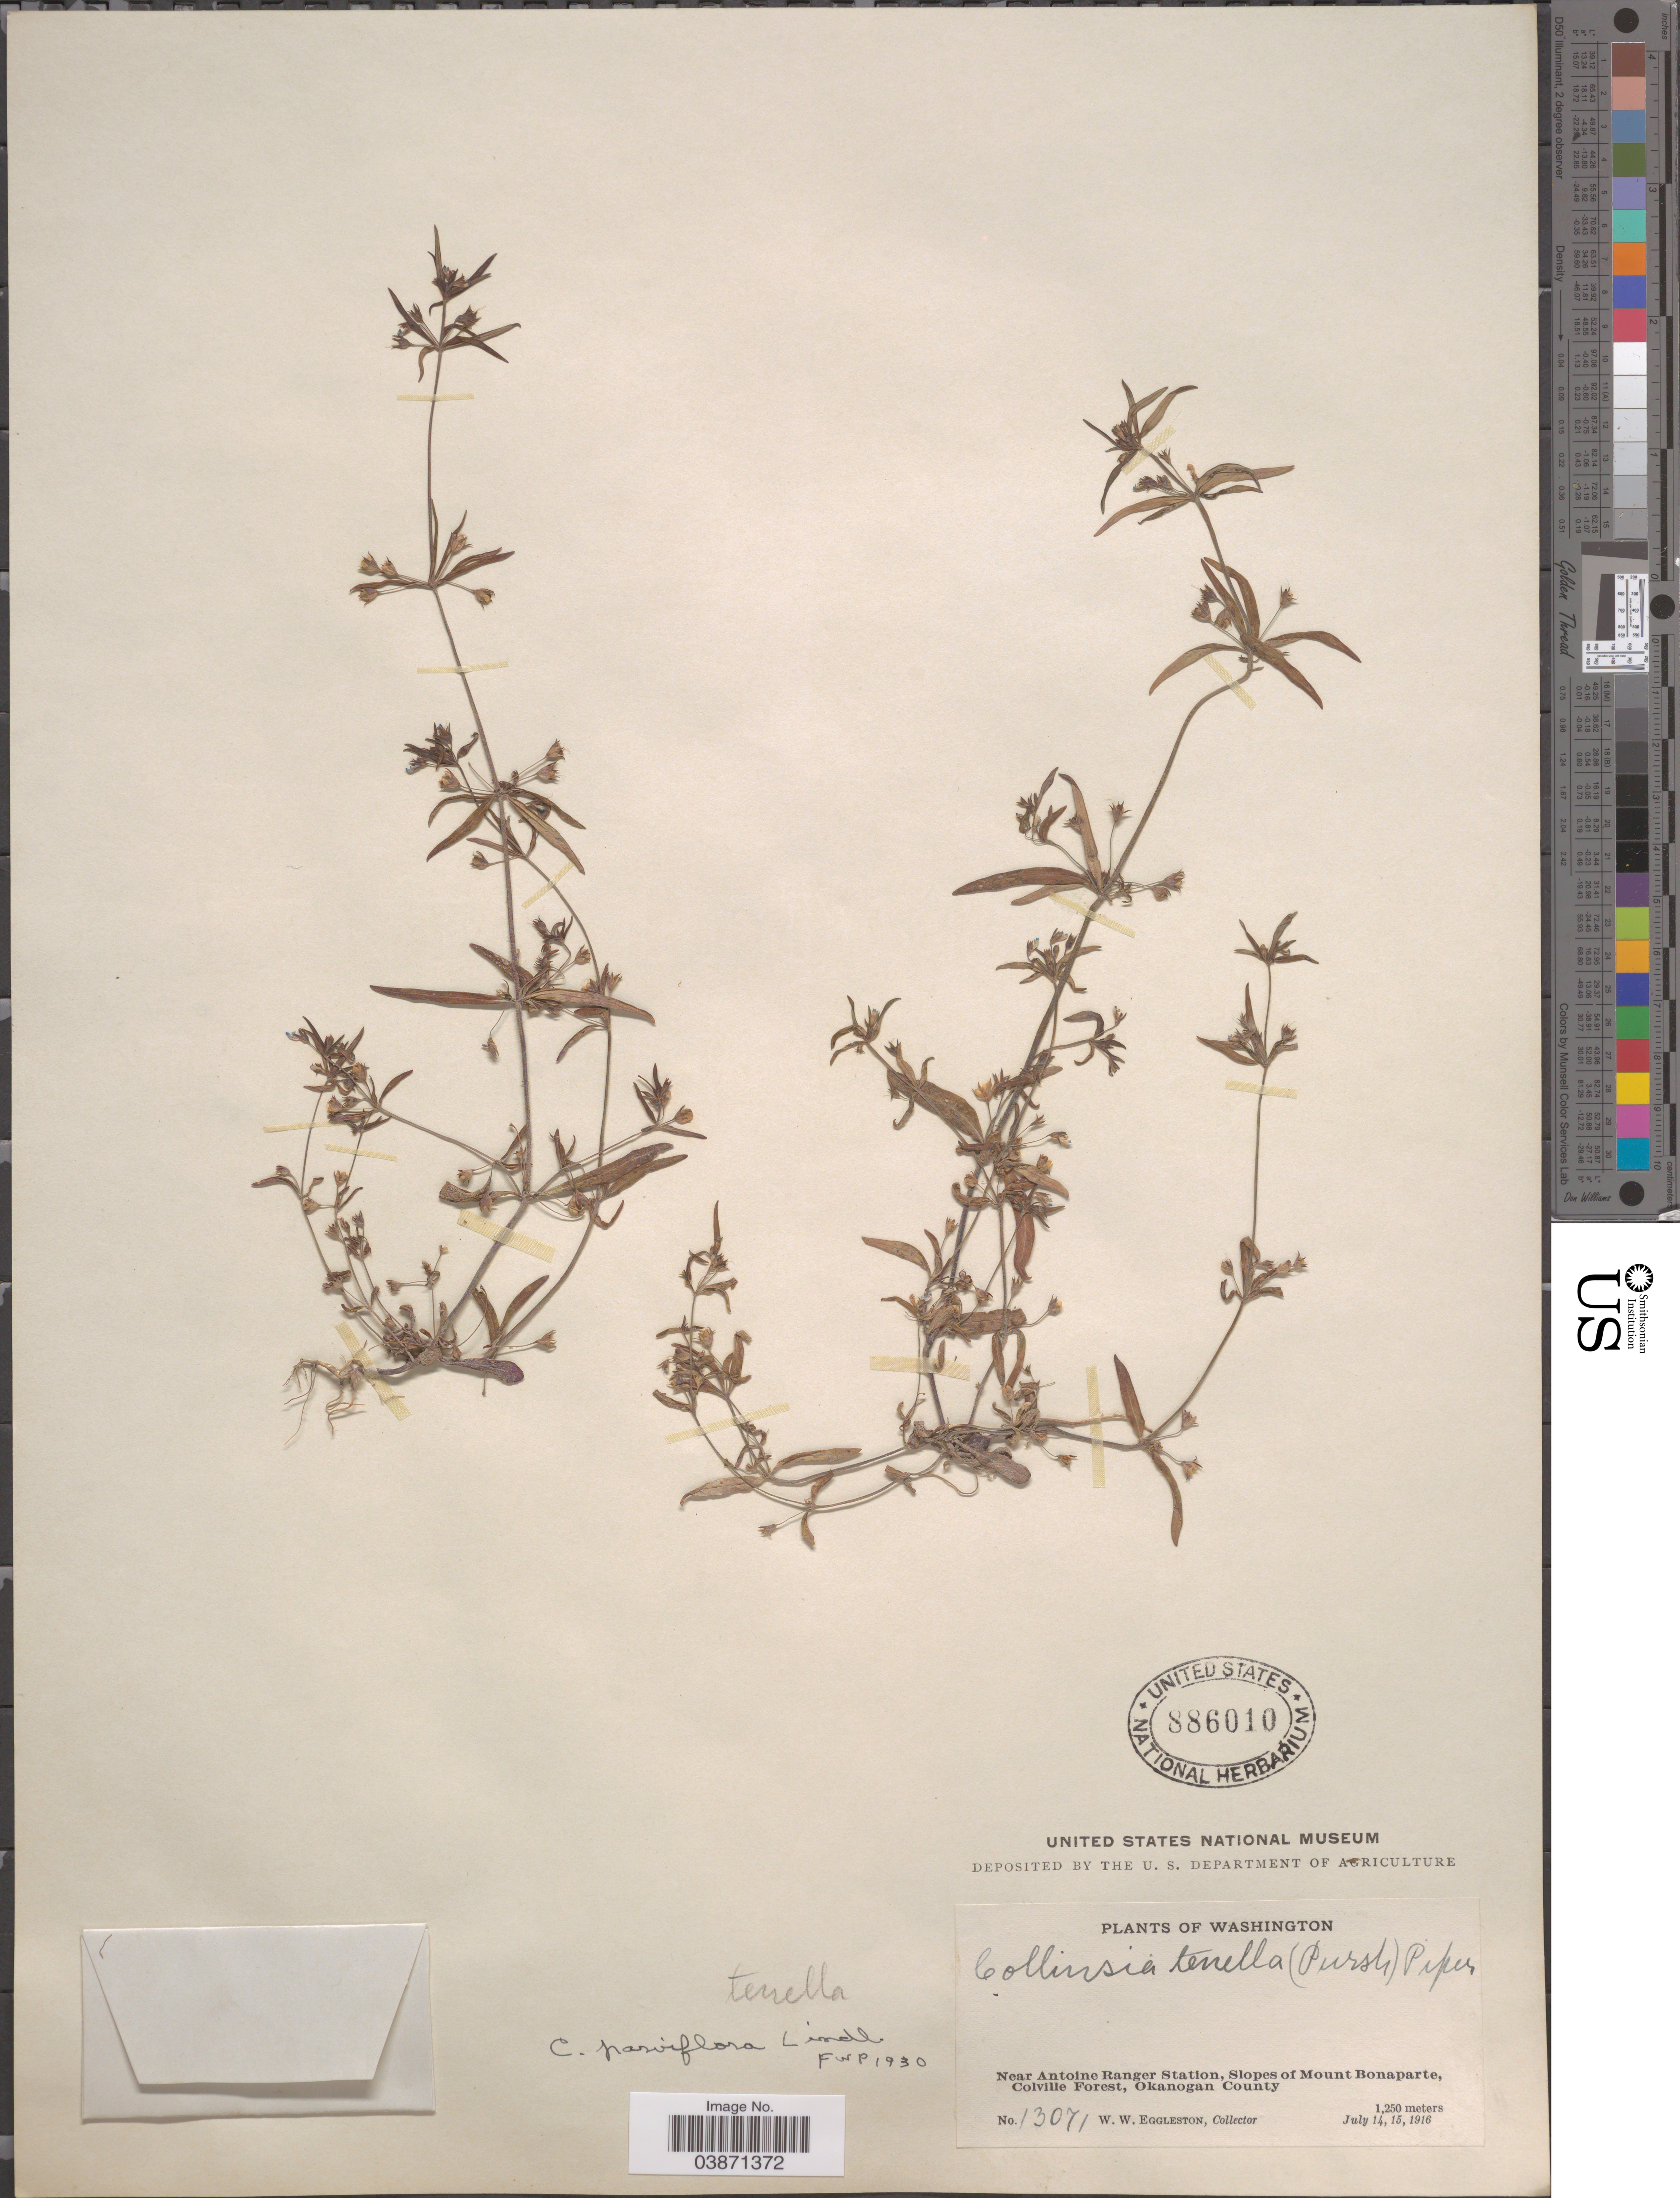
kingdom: Plantae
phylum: Tracheophyta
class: Magnoliopsida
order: Lamiales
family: Plantaginaceae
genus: Collinsia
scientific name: Collinsia parviflora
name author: Douglas ex Lindl.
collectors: W. W. Eggleston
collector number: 13071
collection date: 1916-07-14/1916-07-15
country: United States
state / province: Washington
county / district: Okanogan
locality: Near Antoine Ranger Station, Slopes of Mount Bonaparte, Colville Forest, Okanogan County.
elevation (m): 1250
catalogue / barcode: US 886010